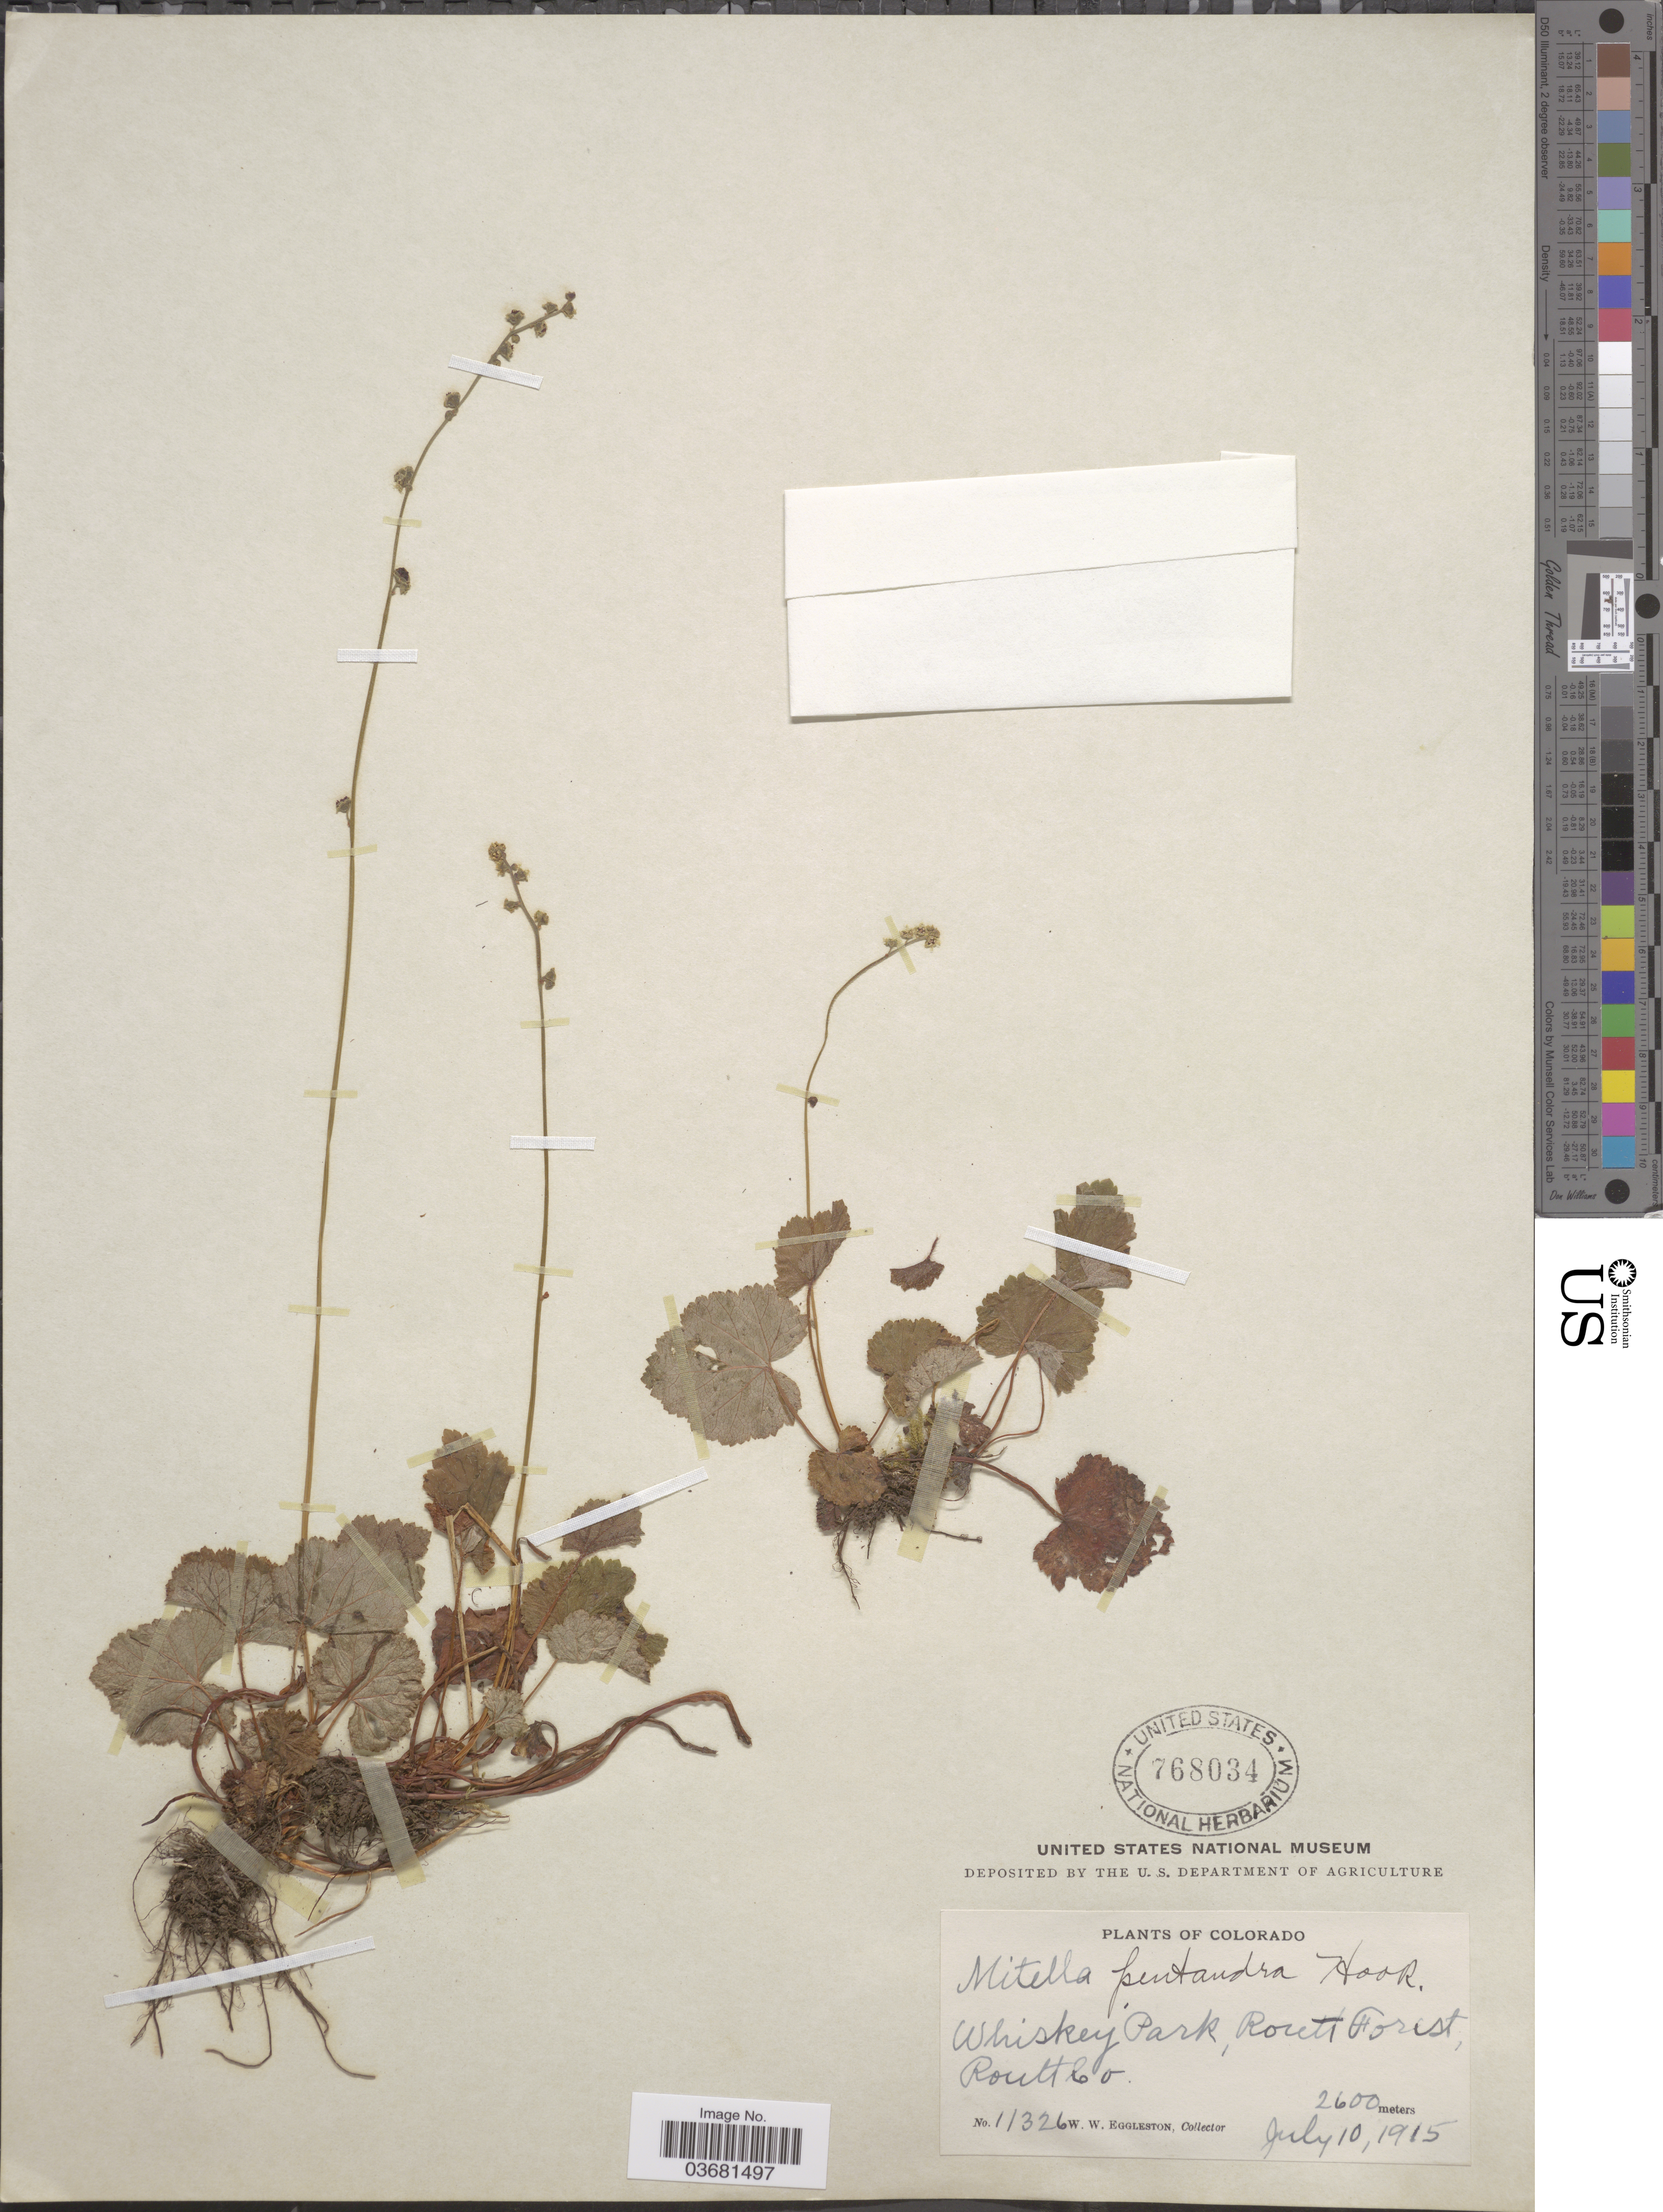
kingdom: Plantae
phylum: Tracheophyta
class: Magnoliopsida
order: Saxifragales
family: Saxifragaceae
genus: Mitella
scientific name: Mitella pentandra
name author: Hook.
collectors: W. W. Eggleston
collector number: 11326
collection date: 1915-07-10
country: United States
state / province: Colorado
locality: Whiskey Park, Routt Forest. Routt Co.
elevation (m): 2600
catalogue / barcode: US 768034